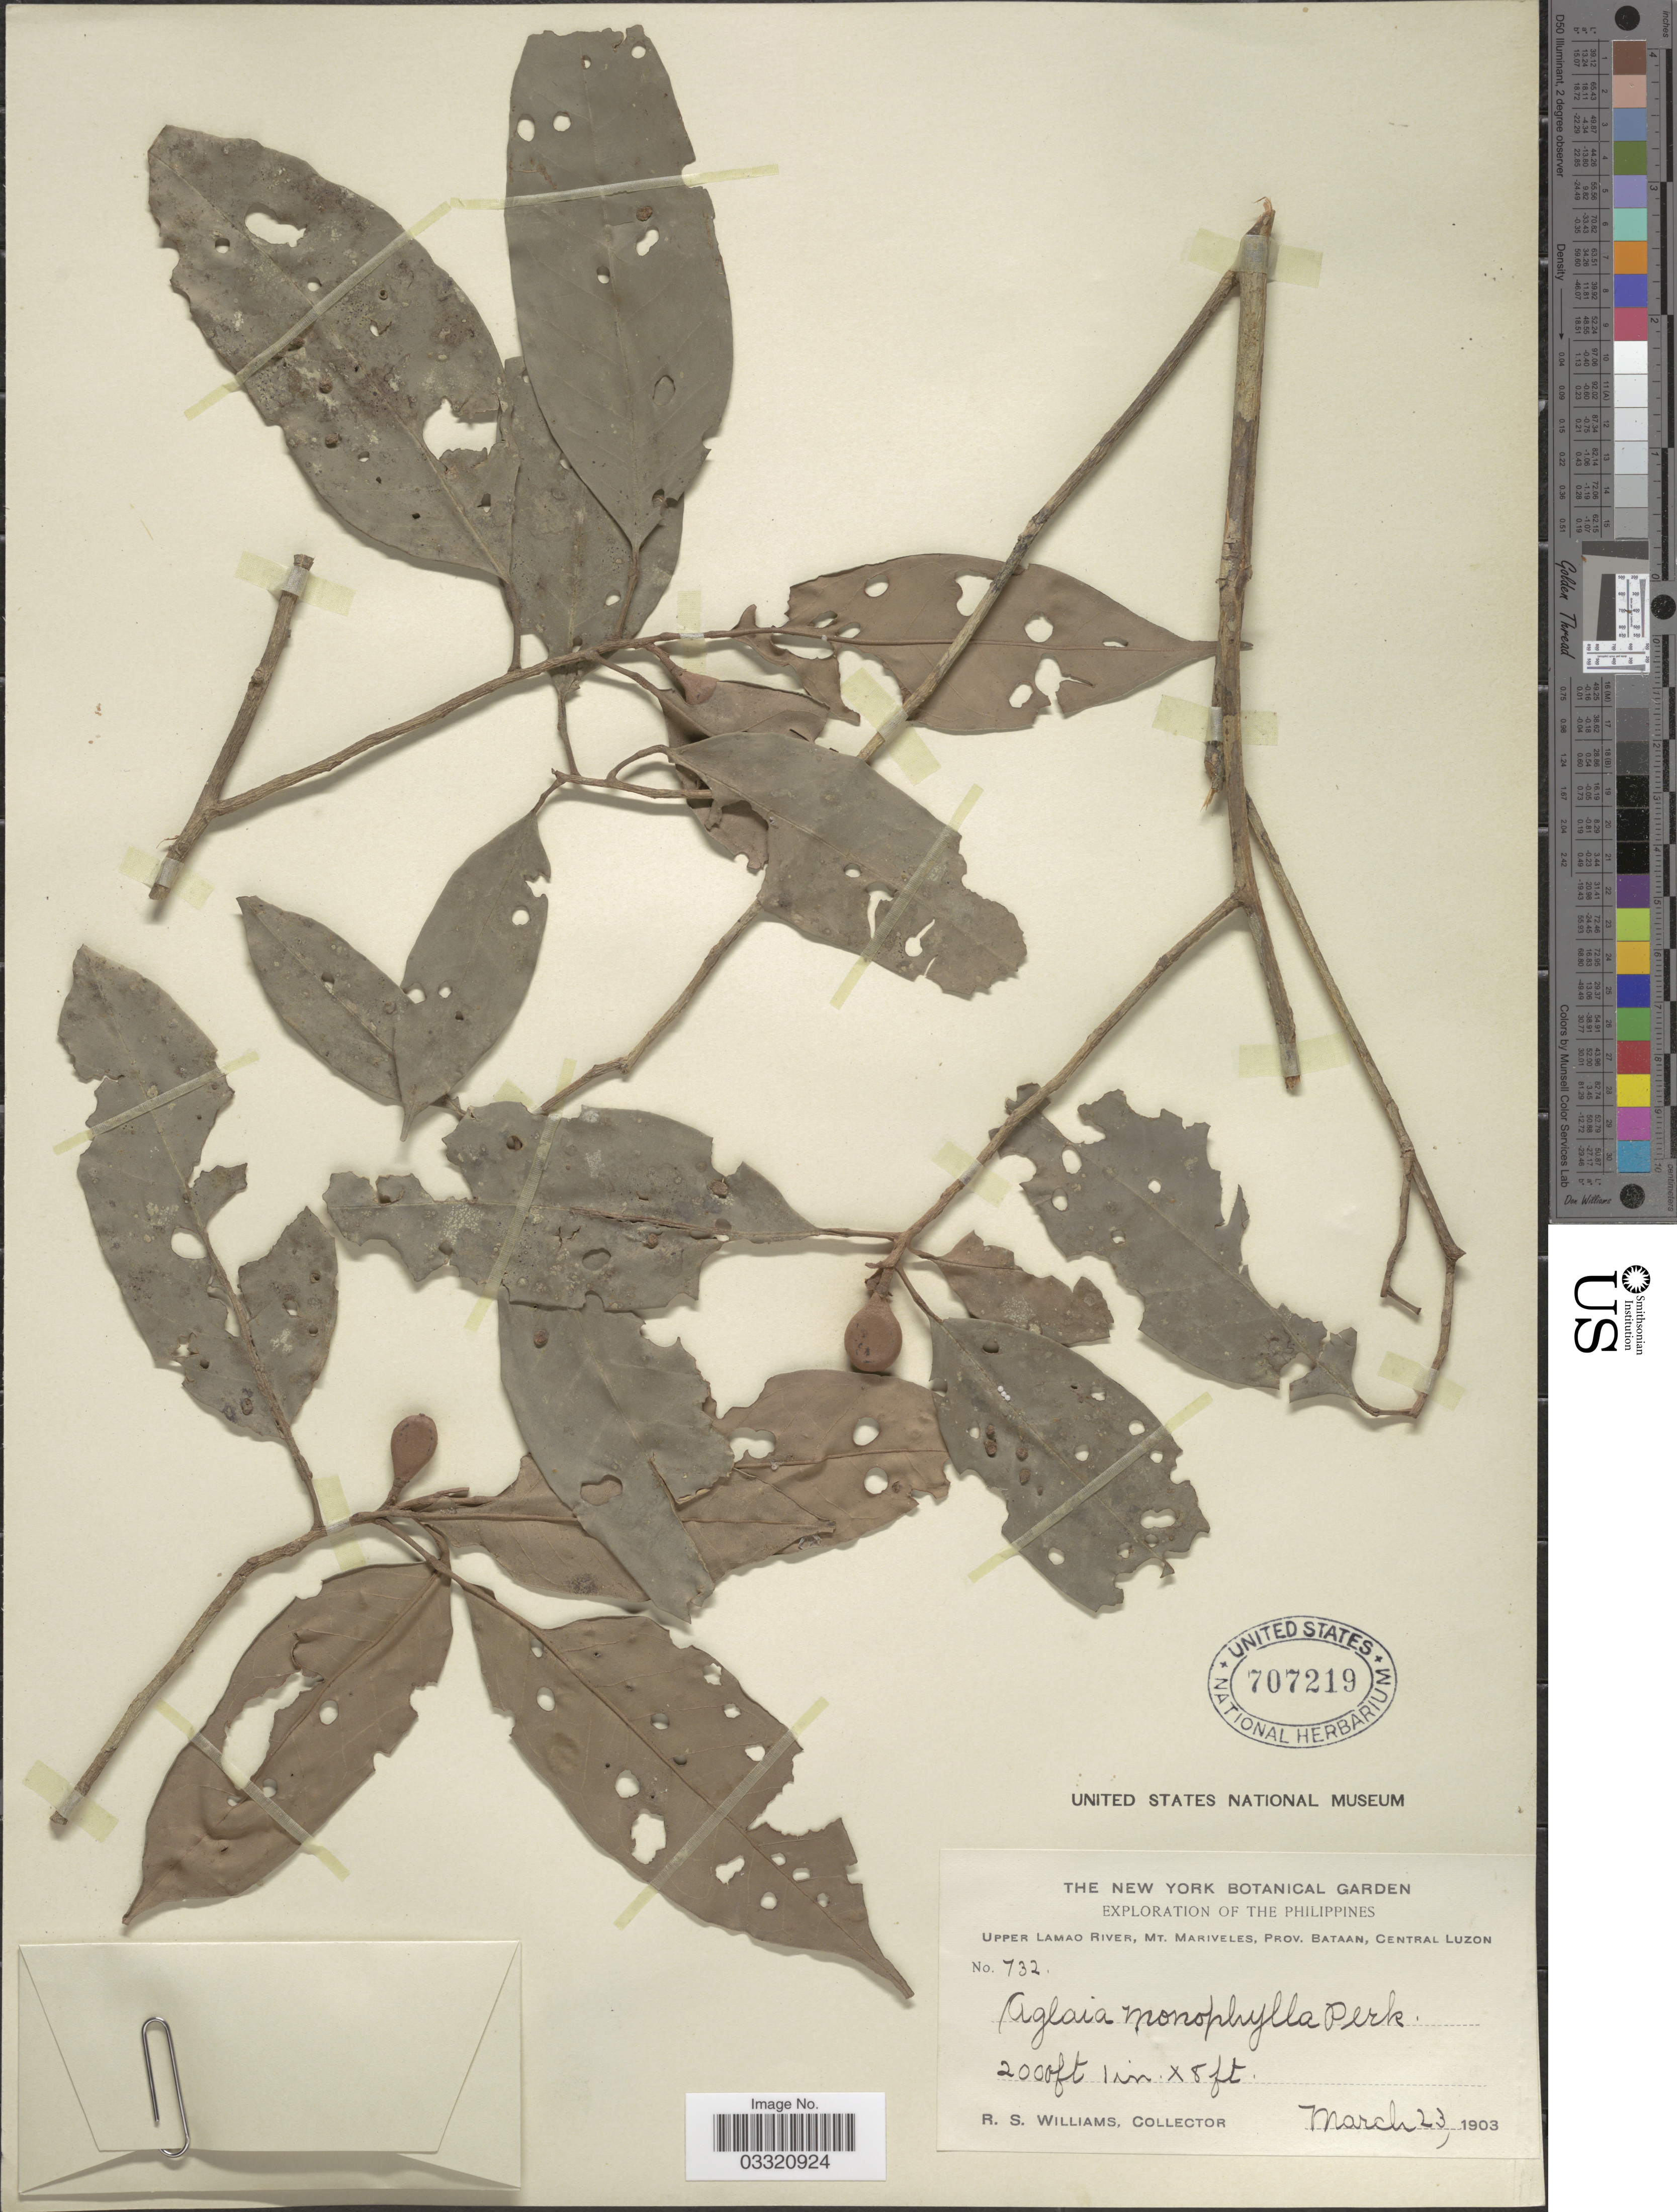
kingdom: Plantae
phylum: Tracheophyta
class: Magnoliopsida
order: Sapindales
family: Meliaceae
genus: Aglaia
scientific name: Aglaia luzoniensis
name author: (S. Vidal) Merr. & Rolfe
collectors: R. S. Williams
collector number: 732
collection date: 1903-03-23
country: Philippines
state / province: Central Luzon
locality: Upper Lamao River, Mt. Mariveles, Prov. Bataan.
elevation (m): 610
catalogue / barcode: US 707219